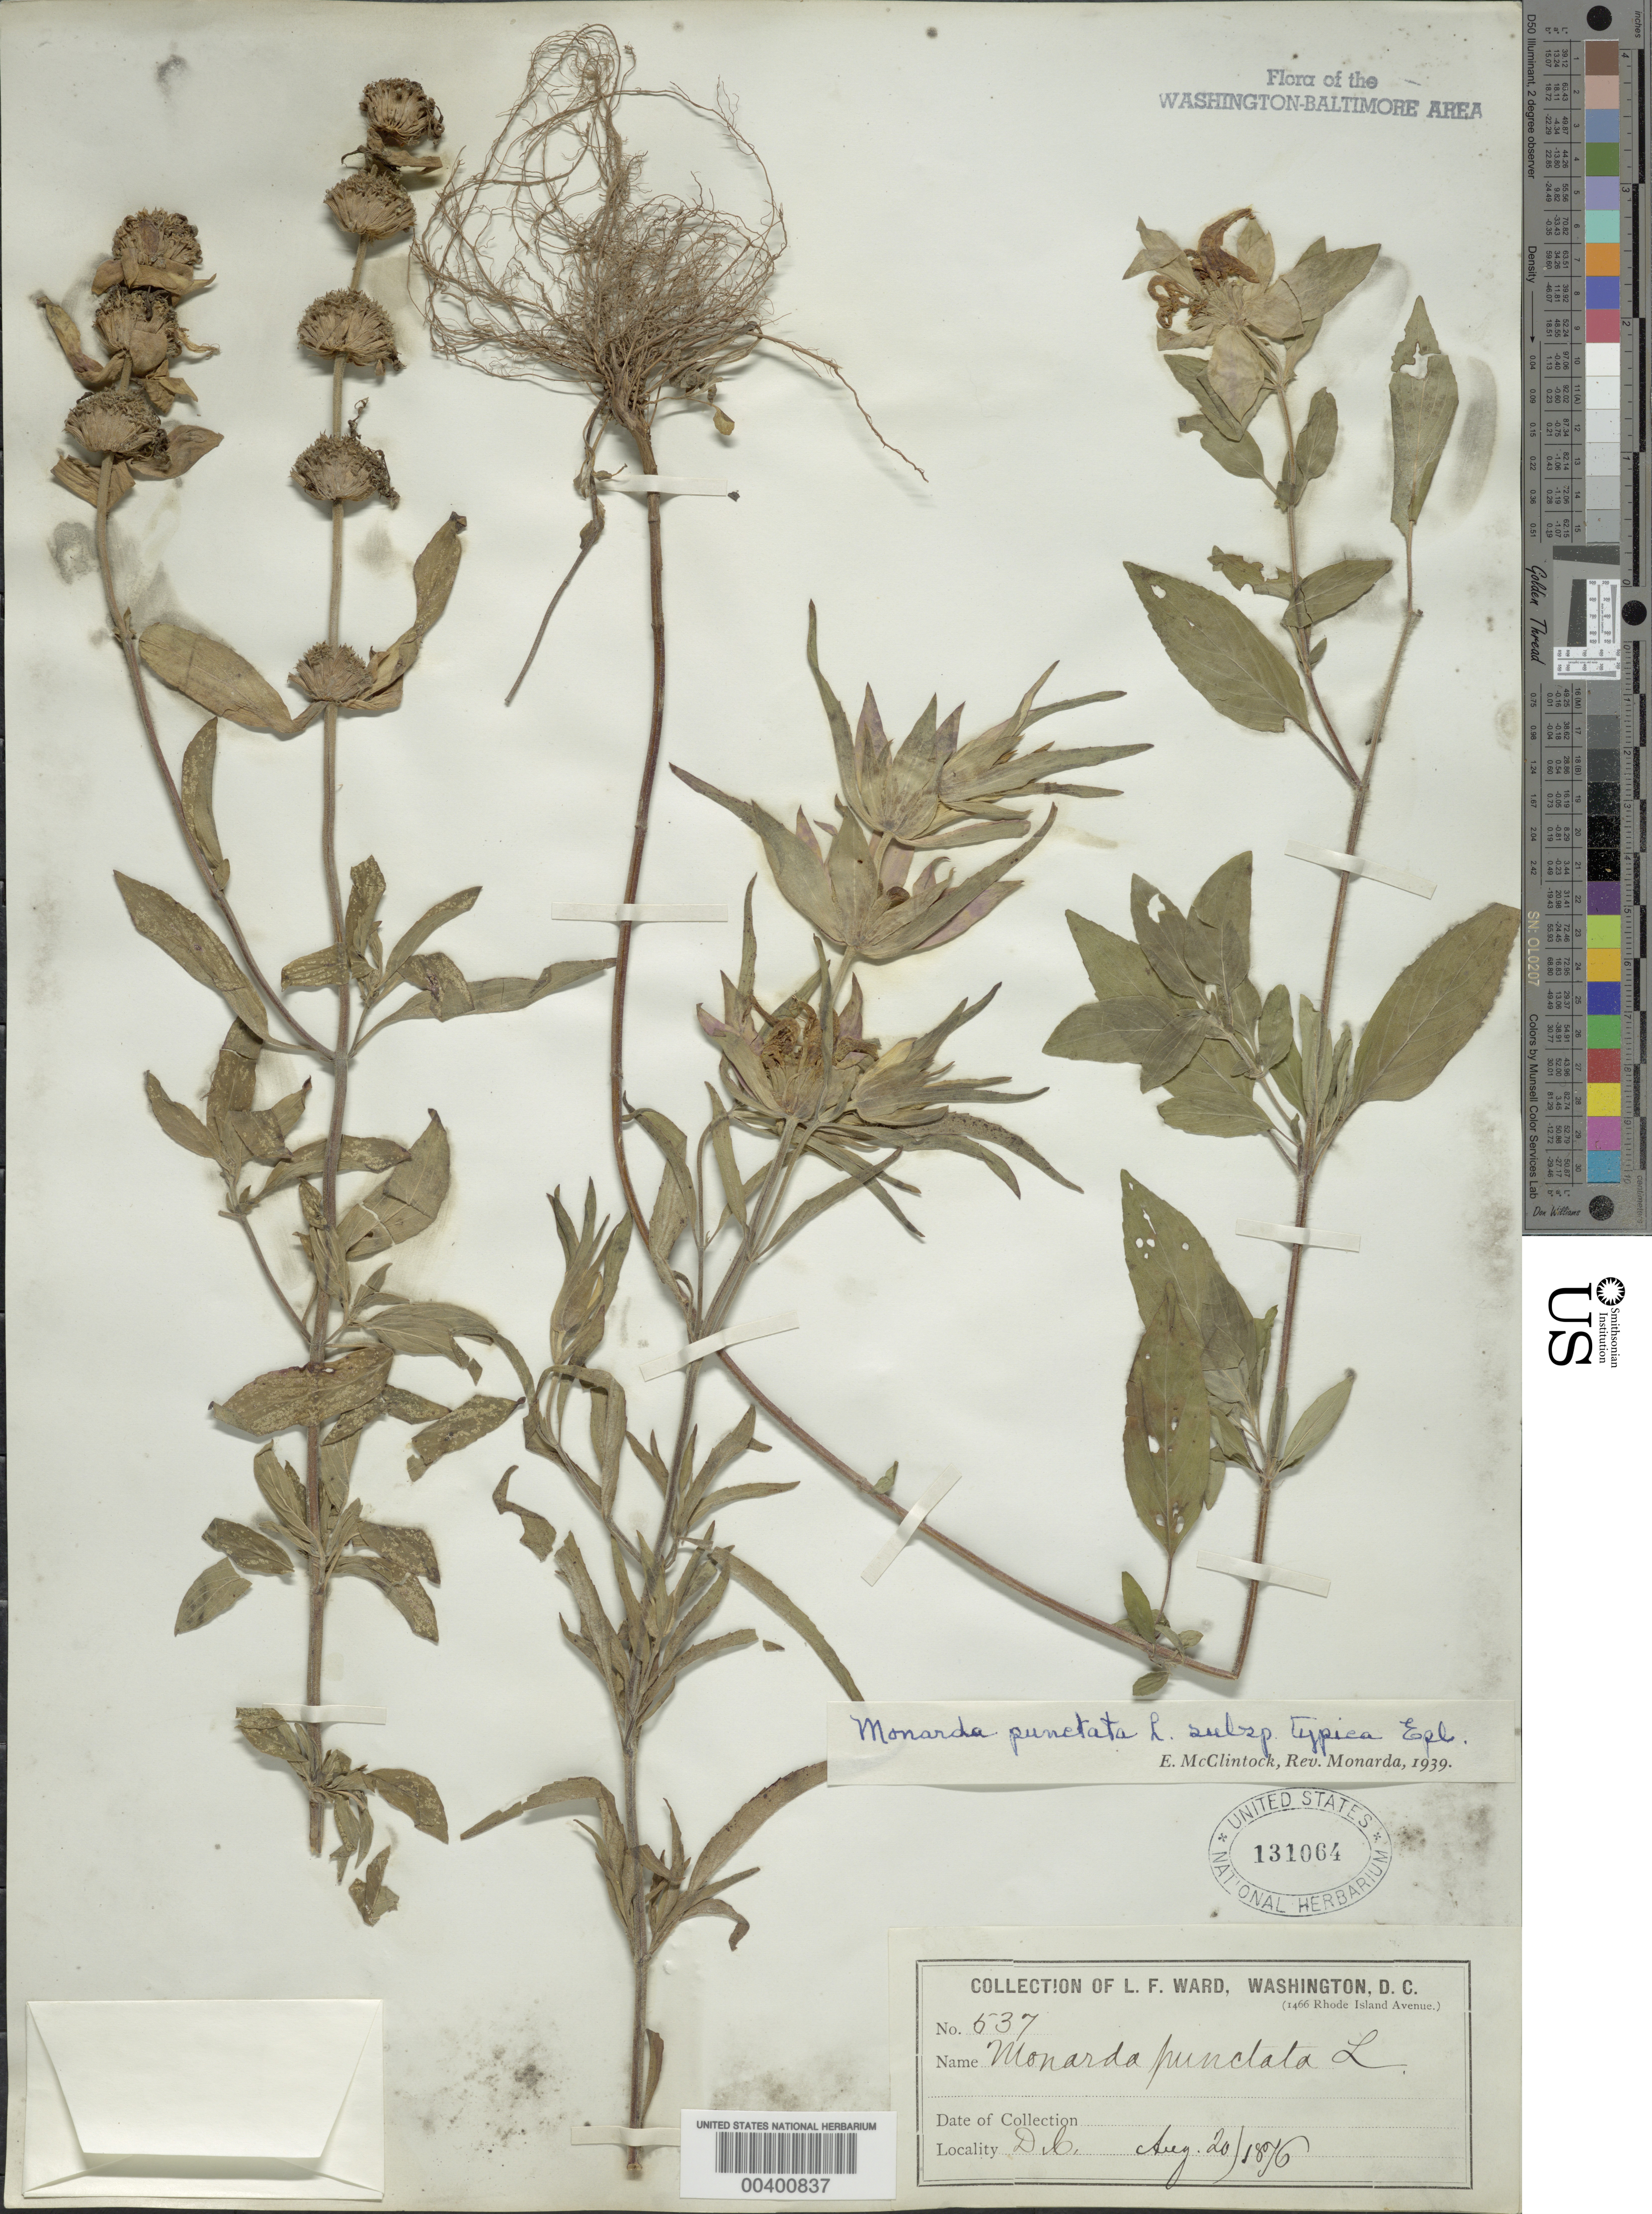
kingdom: Plantae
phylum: Tracheophyta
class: Magnoliopsida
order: Lamiales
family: Lamiaceae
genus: Monarda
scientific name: Monarda punctata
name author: L.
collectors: L. F. Ward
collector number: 537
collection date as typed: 20 Aug 1876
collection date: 1876-08-20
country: United States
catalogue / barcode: US 131064